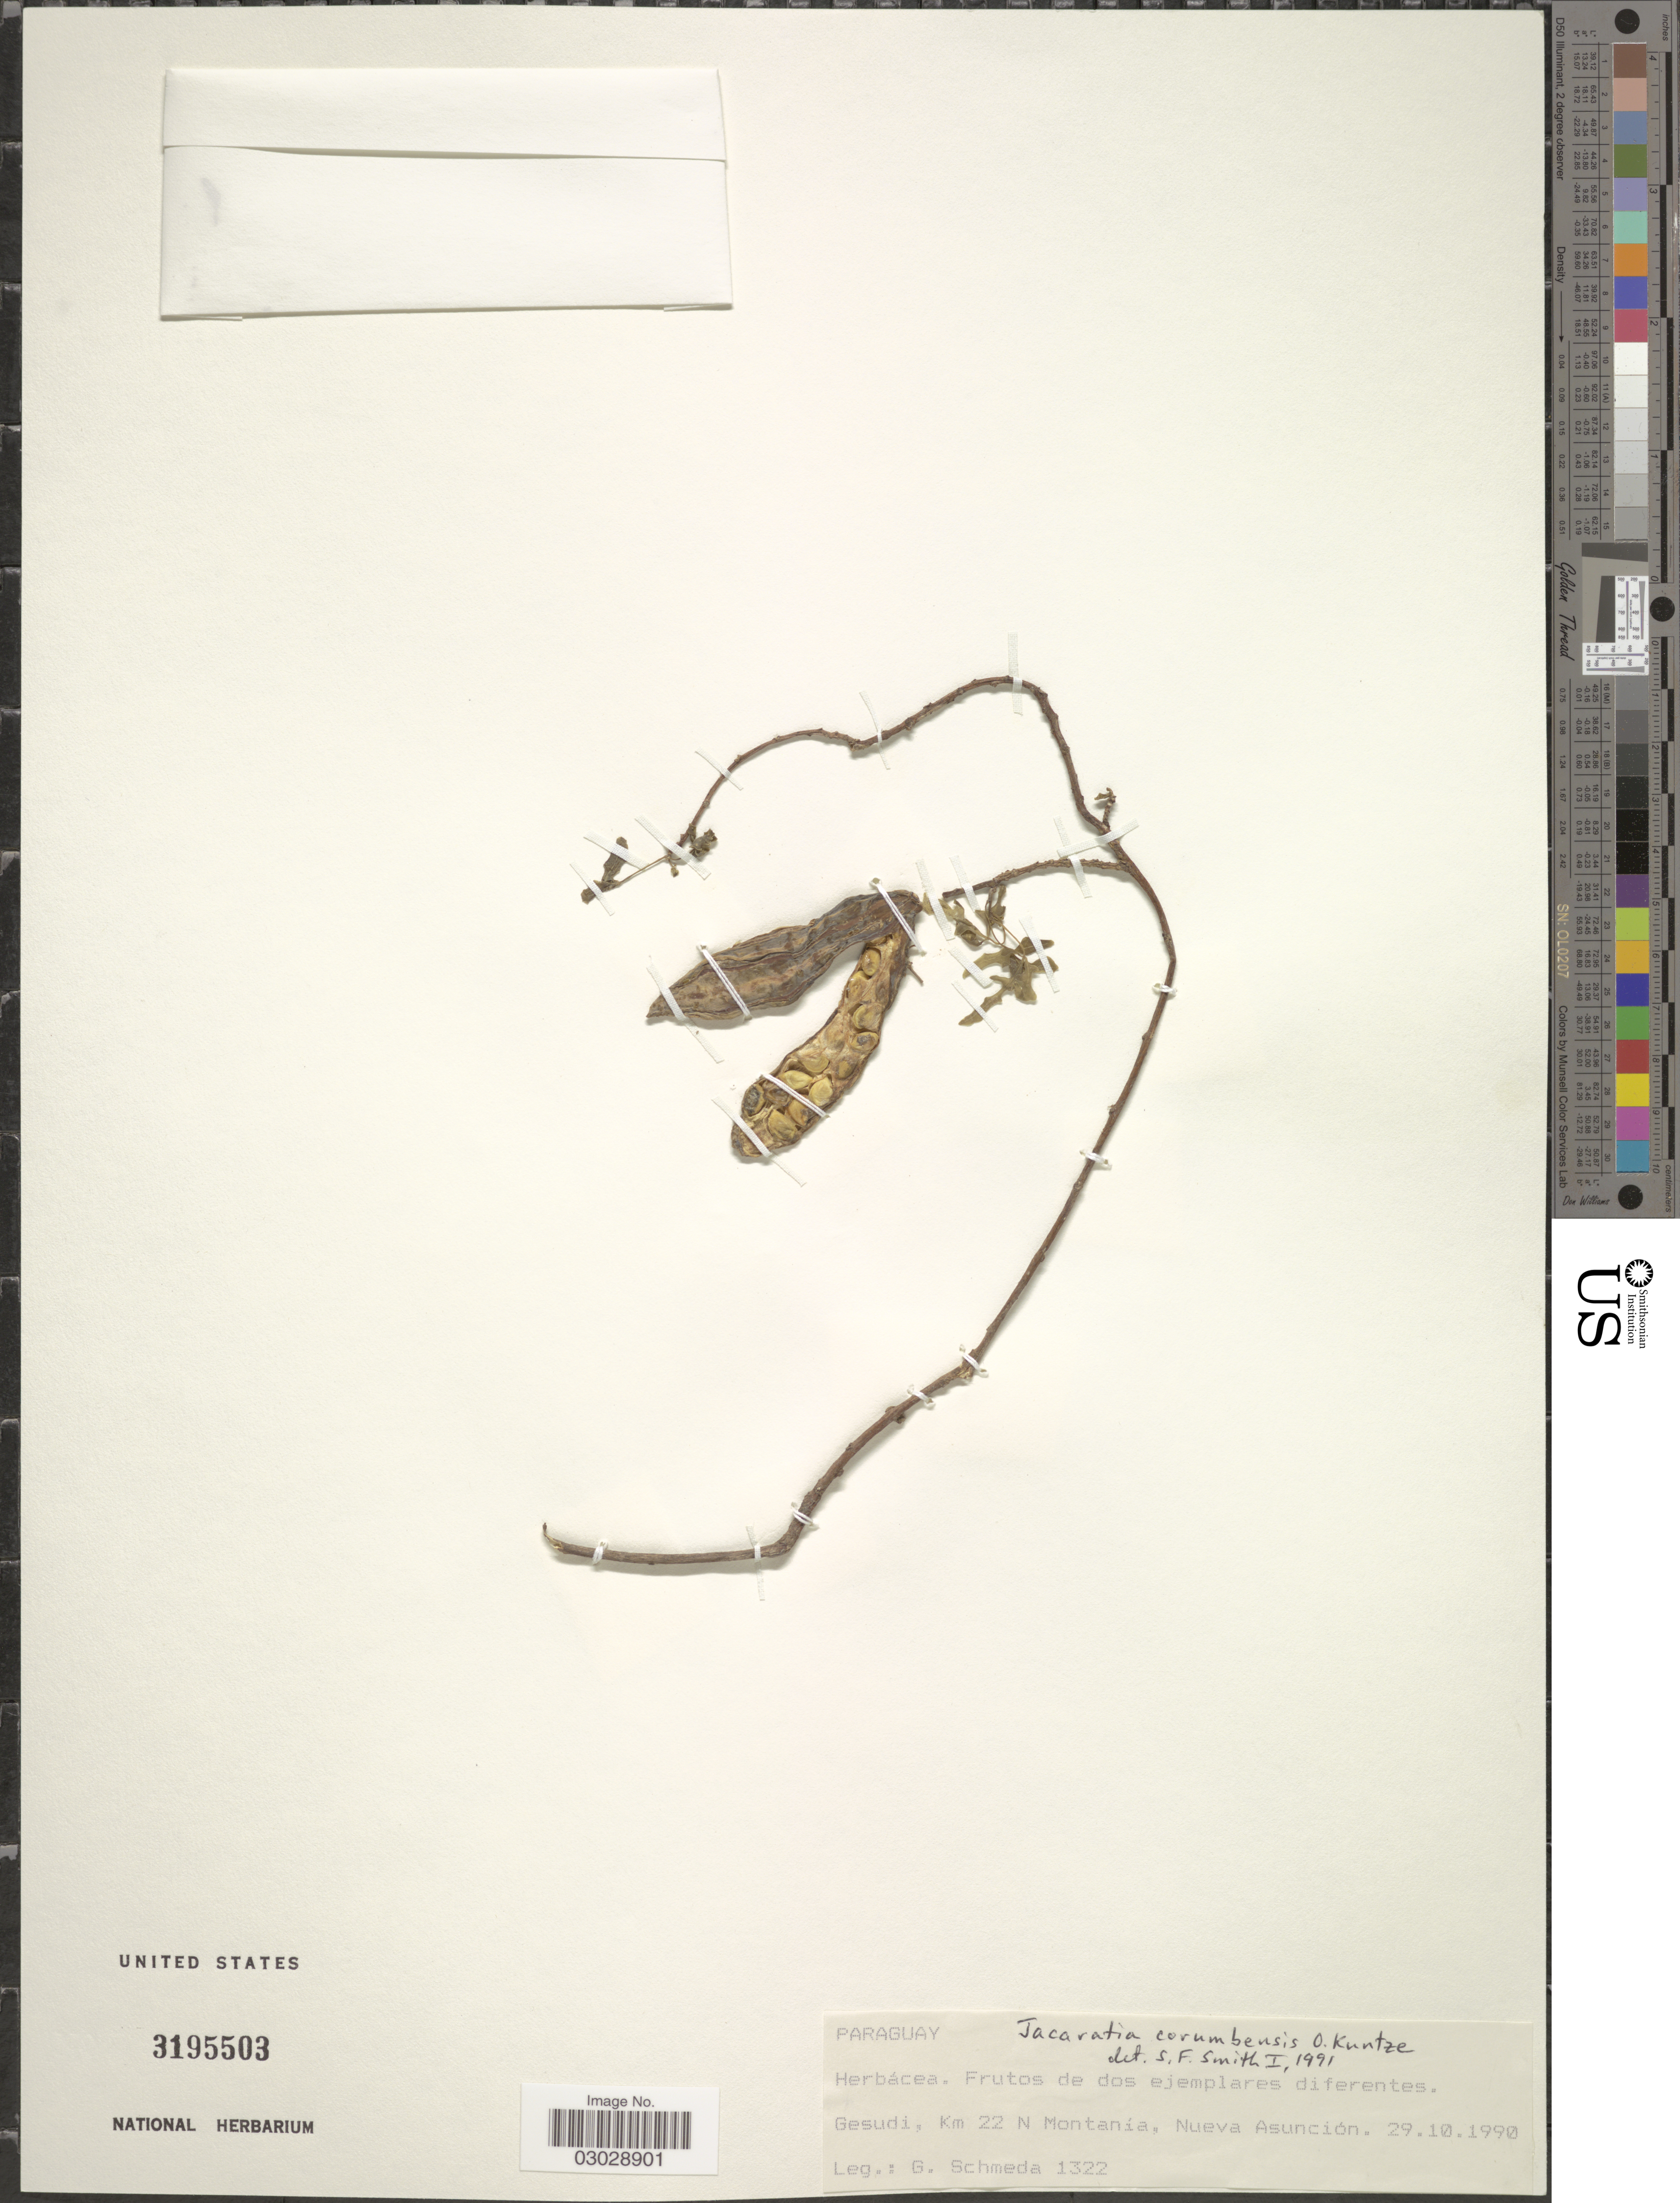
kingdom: Plantae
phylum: Tracheophyta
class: Magnoliopsida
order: Brassicales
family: Caricaceae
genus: Jacaratia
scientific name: Jacaratia corumbensis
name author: Kuntze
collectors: G. Schmeda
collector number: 1322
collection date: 1990-10-29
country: Paraguay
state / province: Asuncion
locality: Gesudi, Km 22 N Montanía, Nueva Asunción.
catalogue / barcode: US 3195503